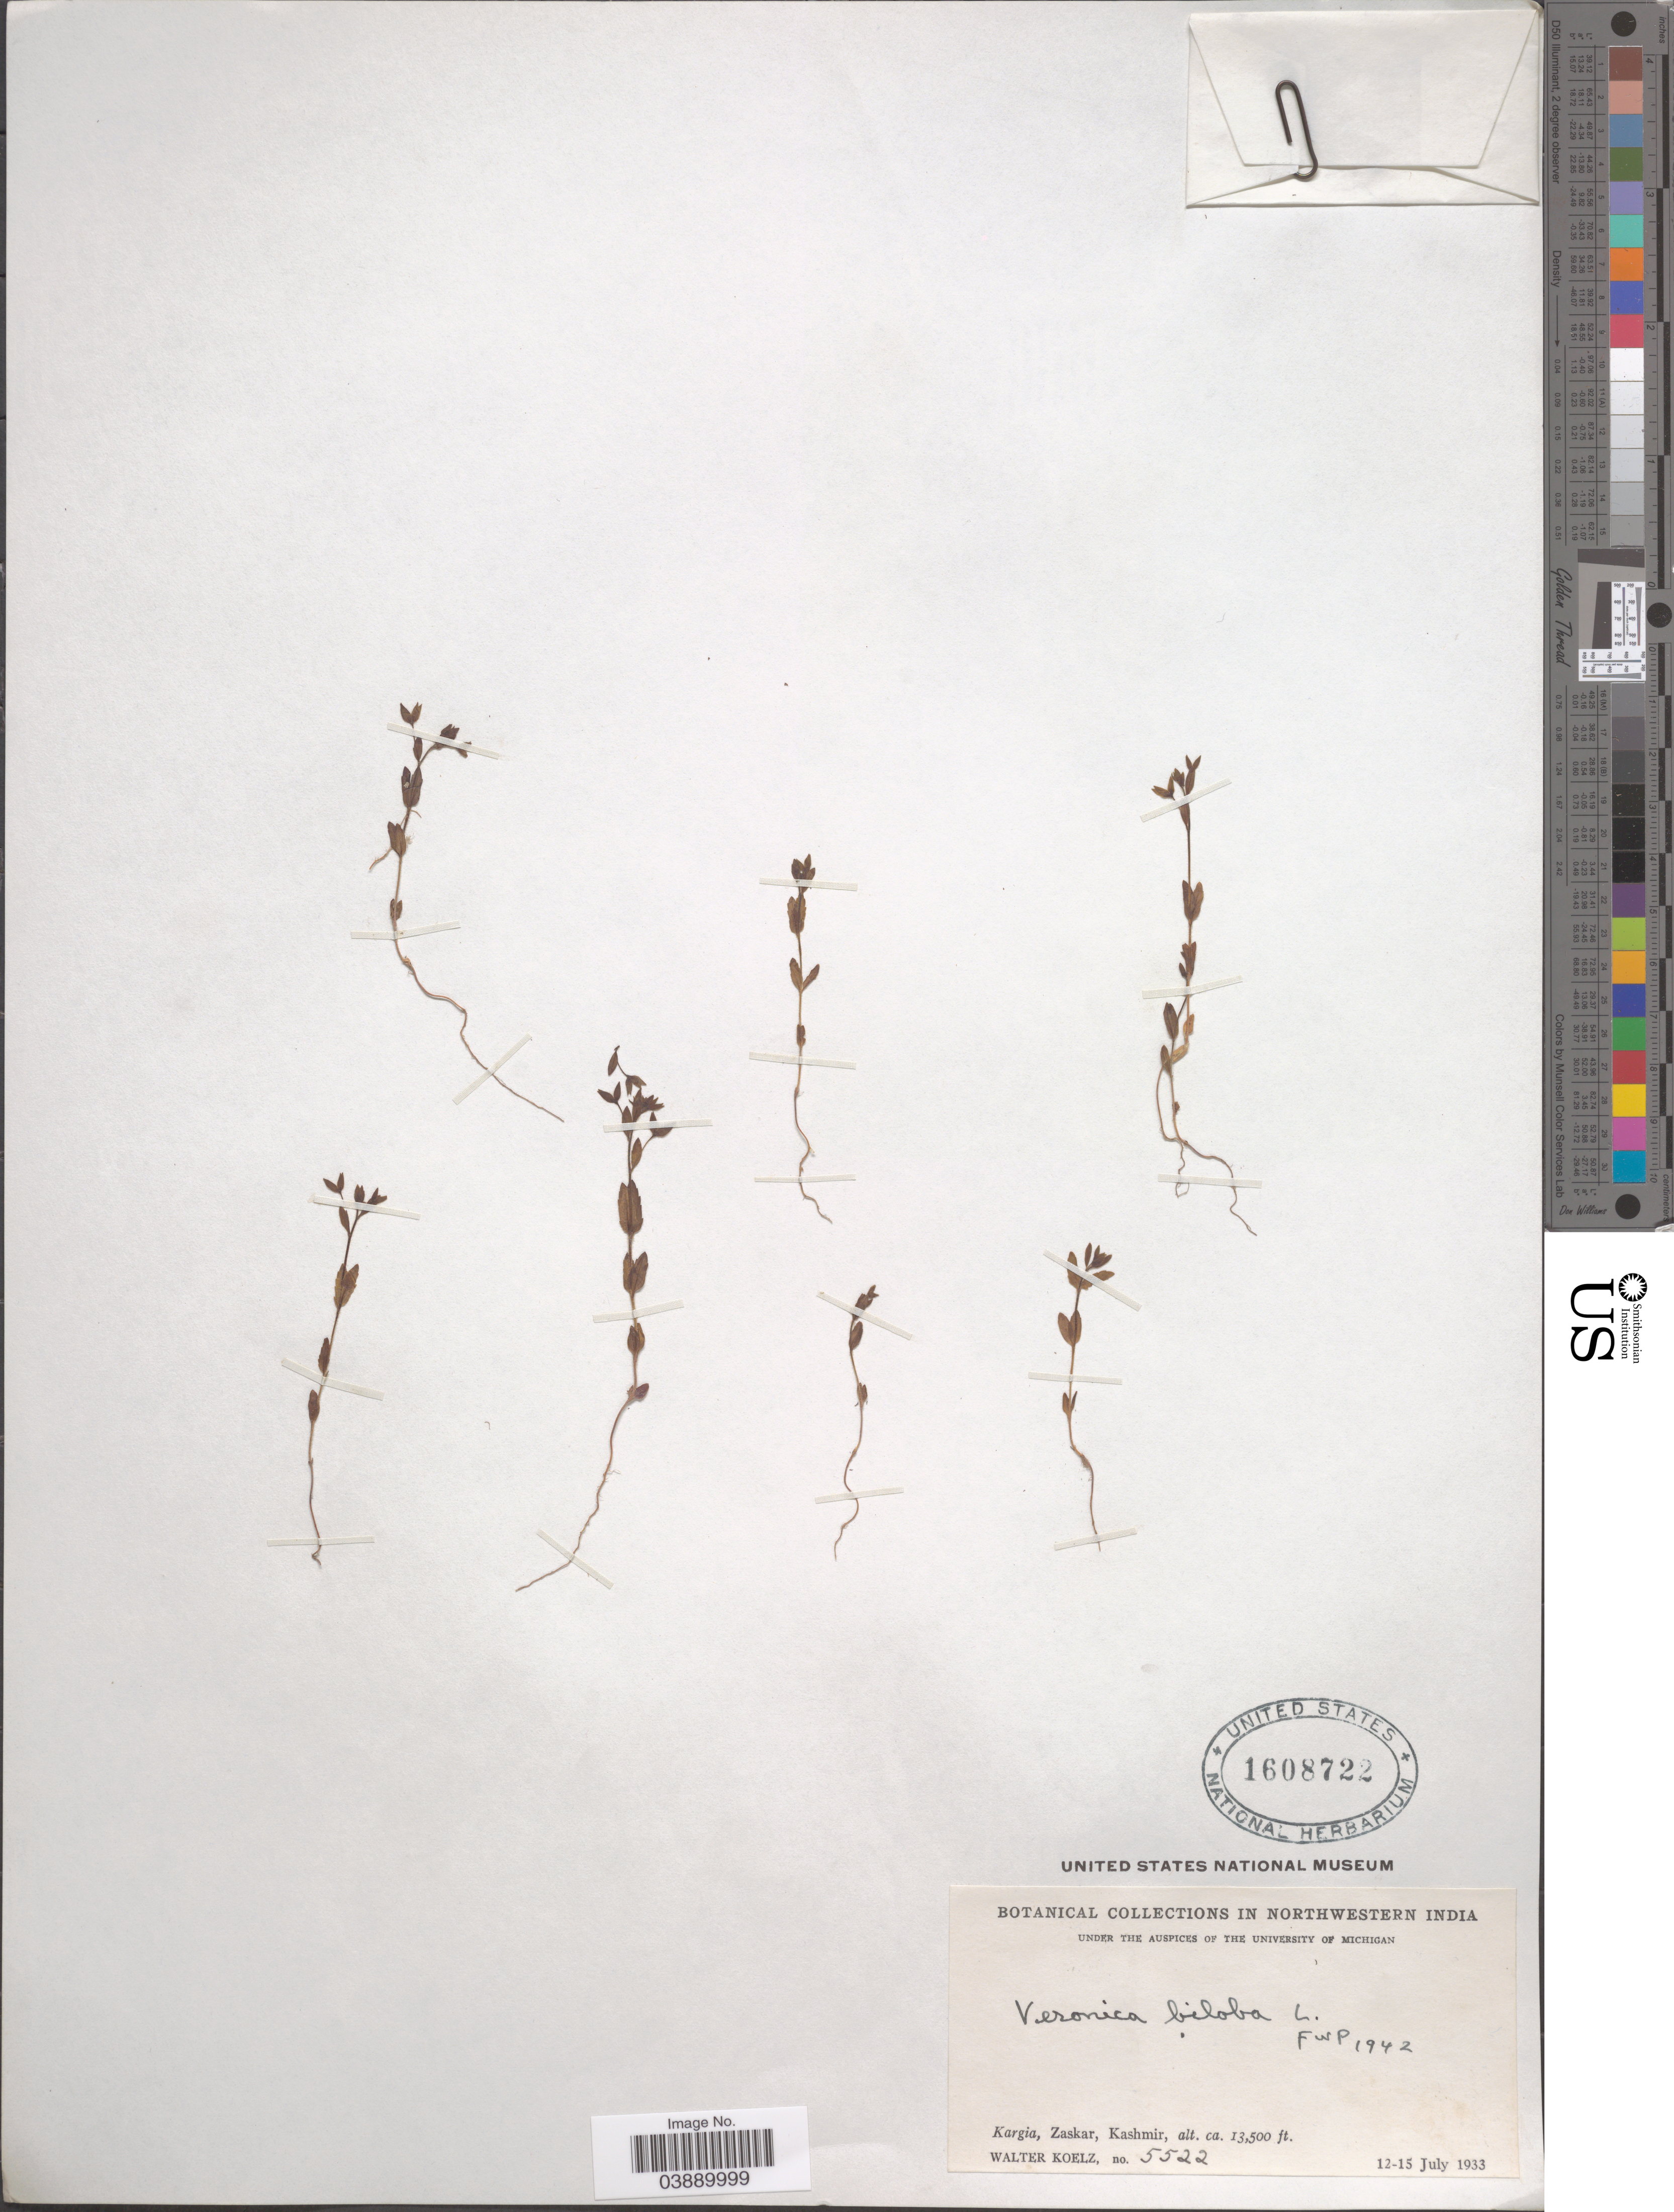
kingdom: Plantae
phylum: Tracheophyta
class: Magnoliopsida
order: Lamiales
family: Plantaginaceae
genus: Veronica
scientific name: Veronica biloba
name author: Schreb. ex L.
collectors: W. N. Koelz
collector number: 5522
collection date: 1933-07-12/1933-07-15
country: India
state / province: Jammu and Kashmir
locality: Northwestern India. Kargia, Zaskar, Kashmir.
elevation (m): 4115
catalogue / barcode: US 1608722